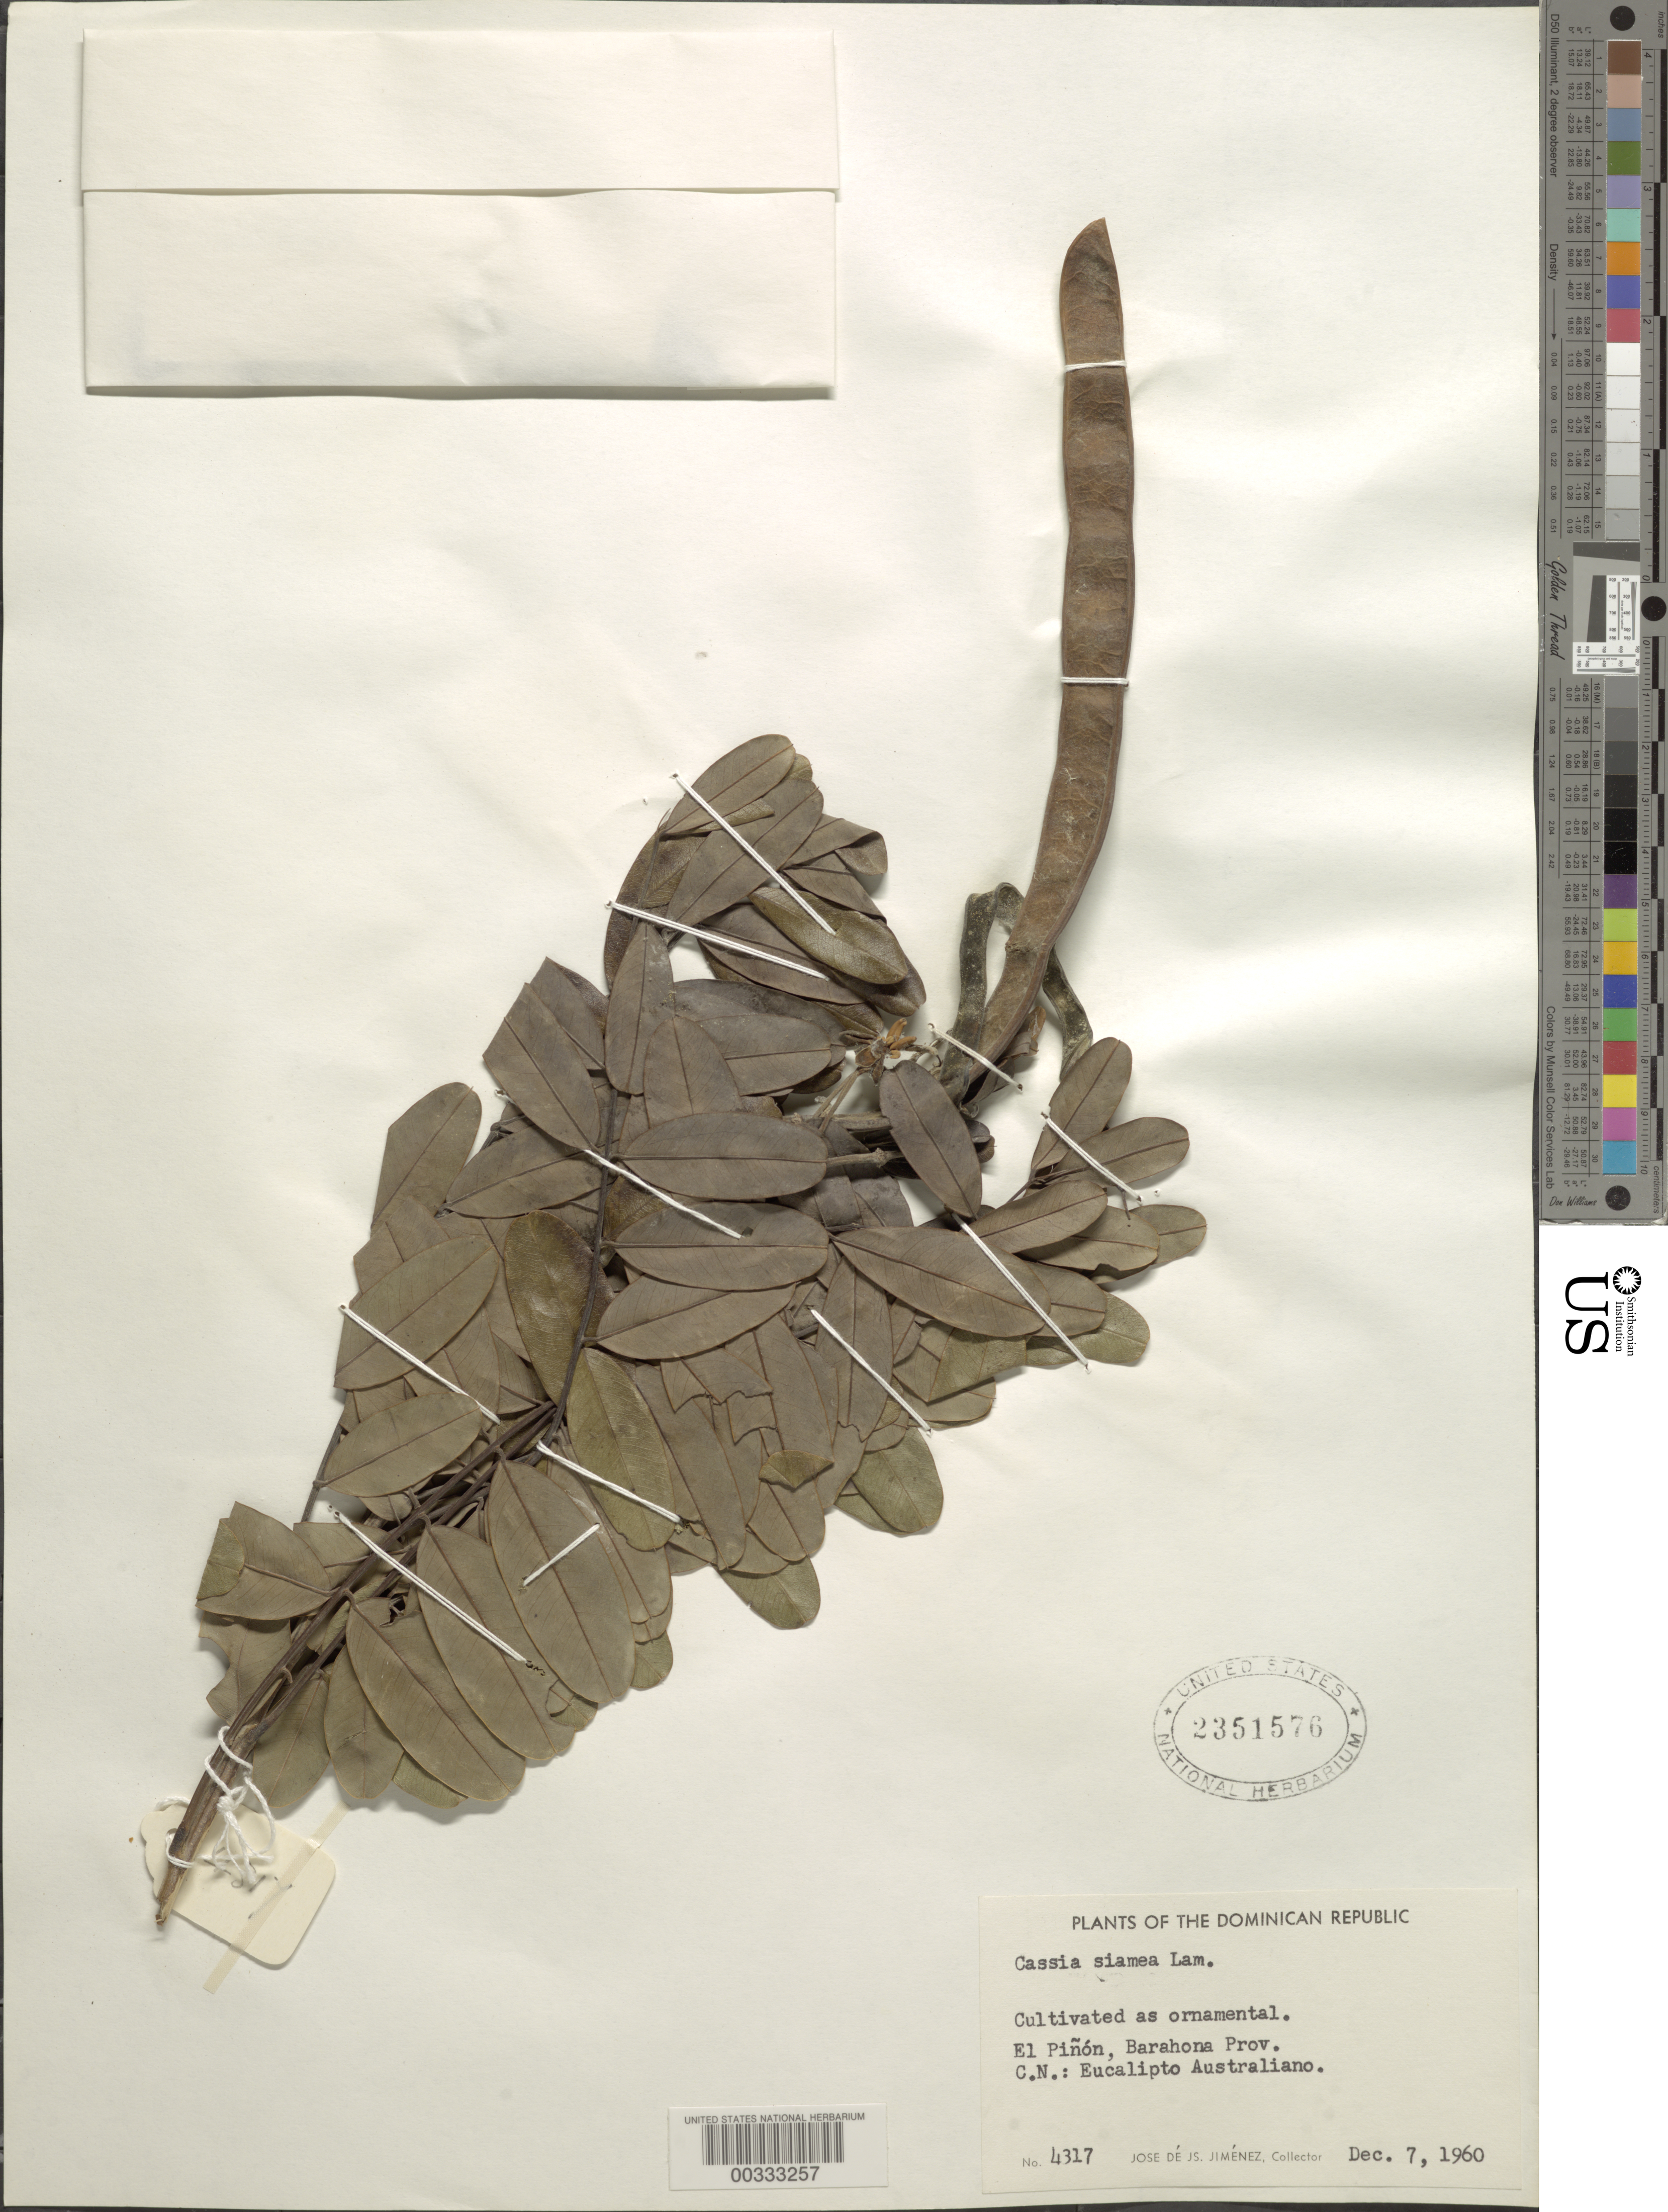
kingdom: Plantae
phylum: Tracheophyta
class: Magnoliopsida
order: Fabales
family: Fabaceae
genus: Senna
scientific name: Senna siamea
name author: (Lam.) H.S. Irwin & Barneby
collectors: J. J. Jiménez Almonte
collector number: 4317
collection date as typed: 07 Dec 1960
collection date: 1960-12-07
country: Dominican Republic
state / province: Barahona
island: Hispaniola Island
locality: El pinon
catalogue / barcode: US 2351576